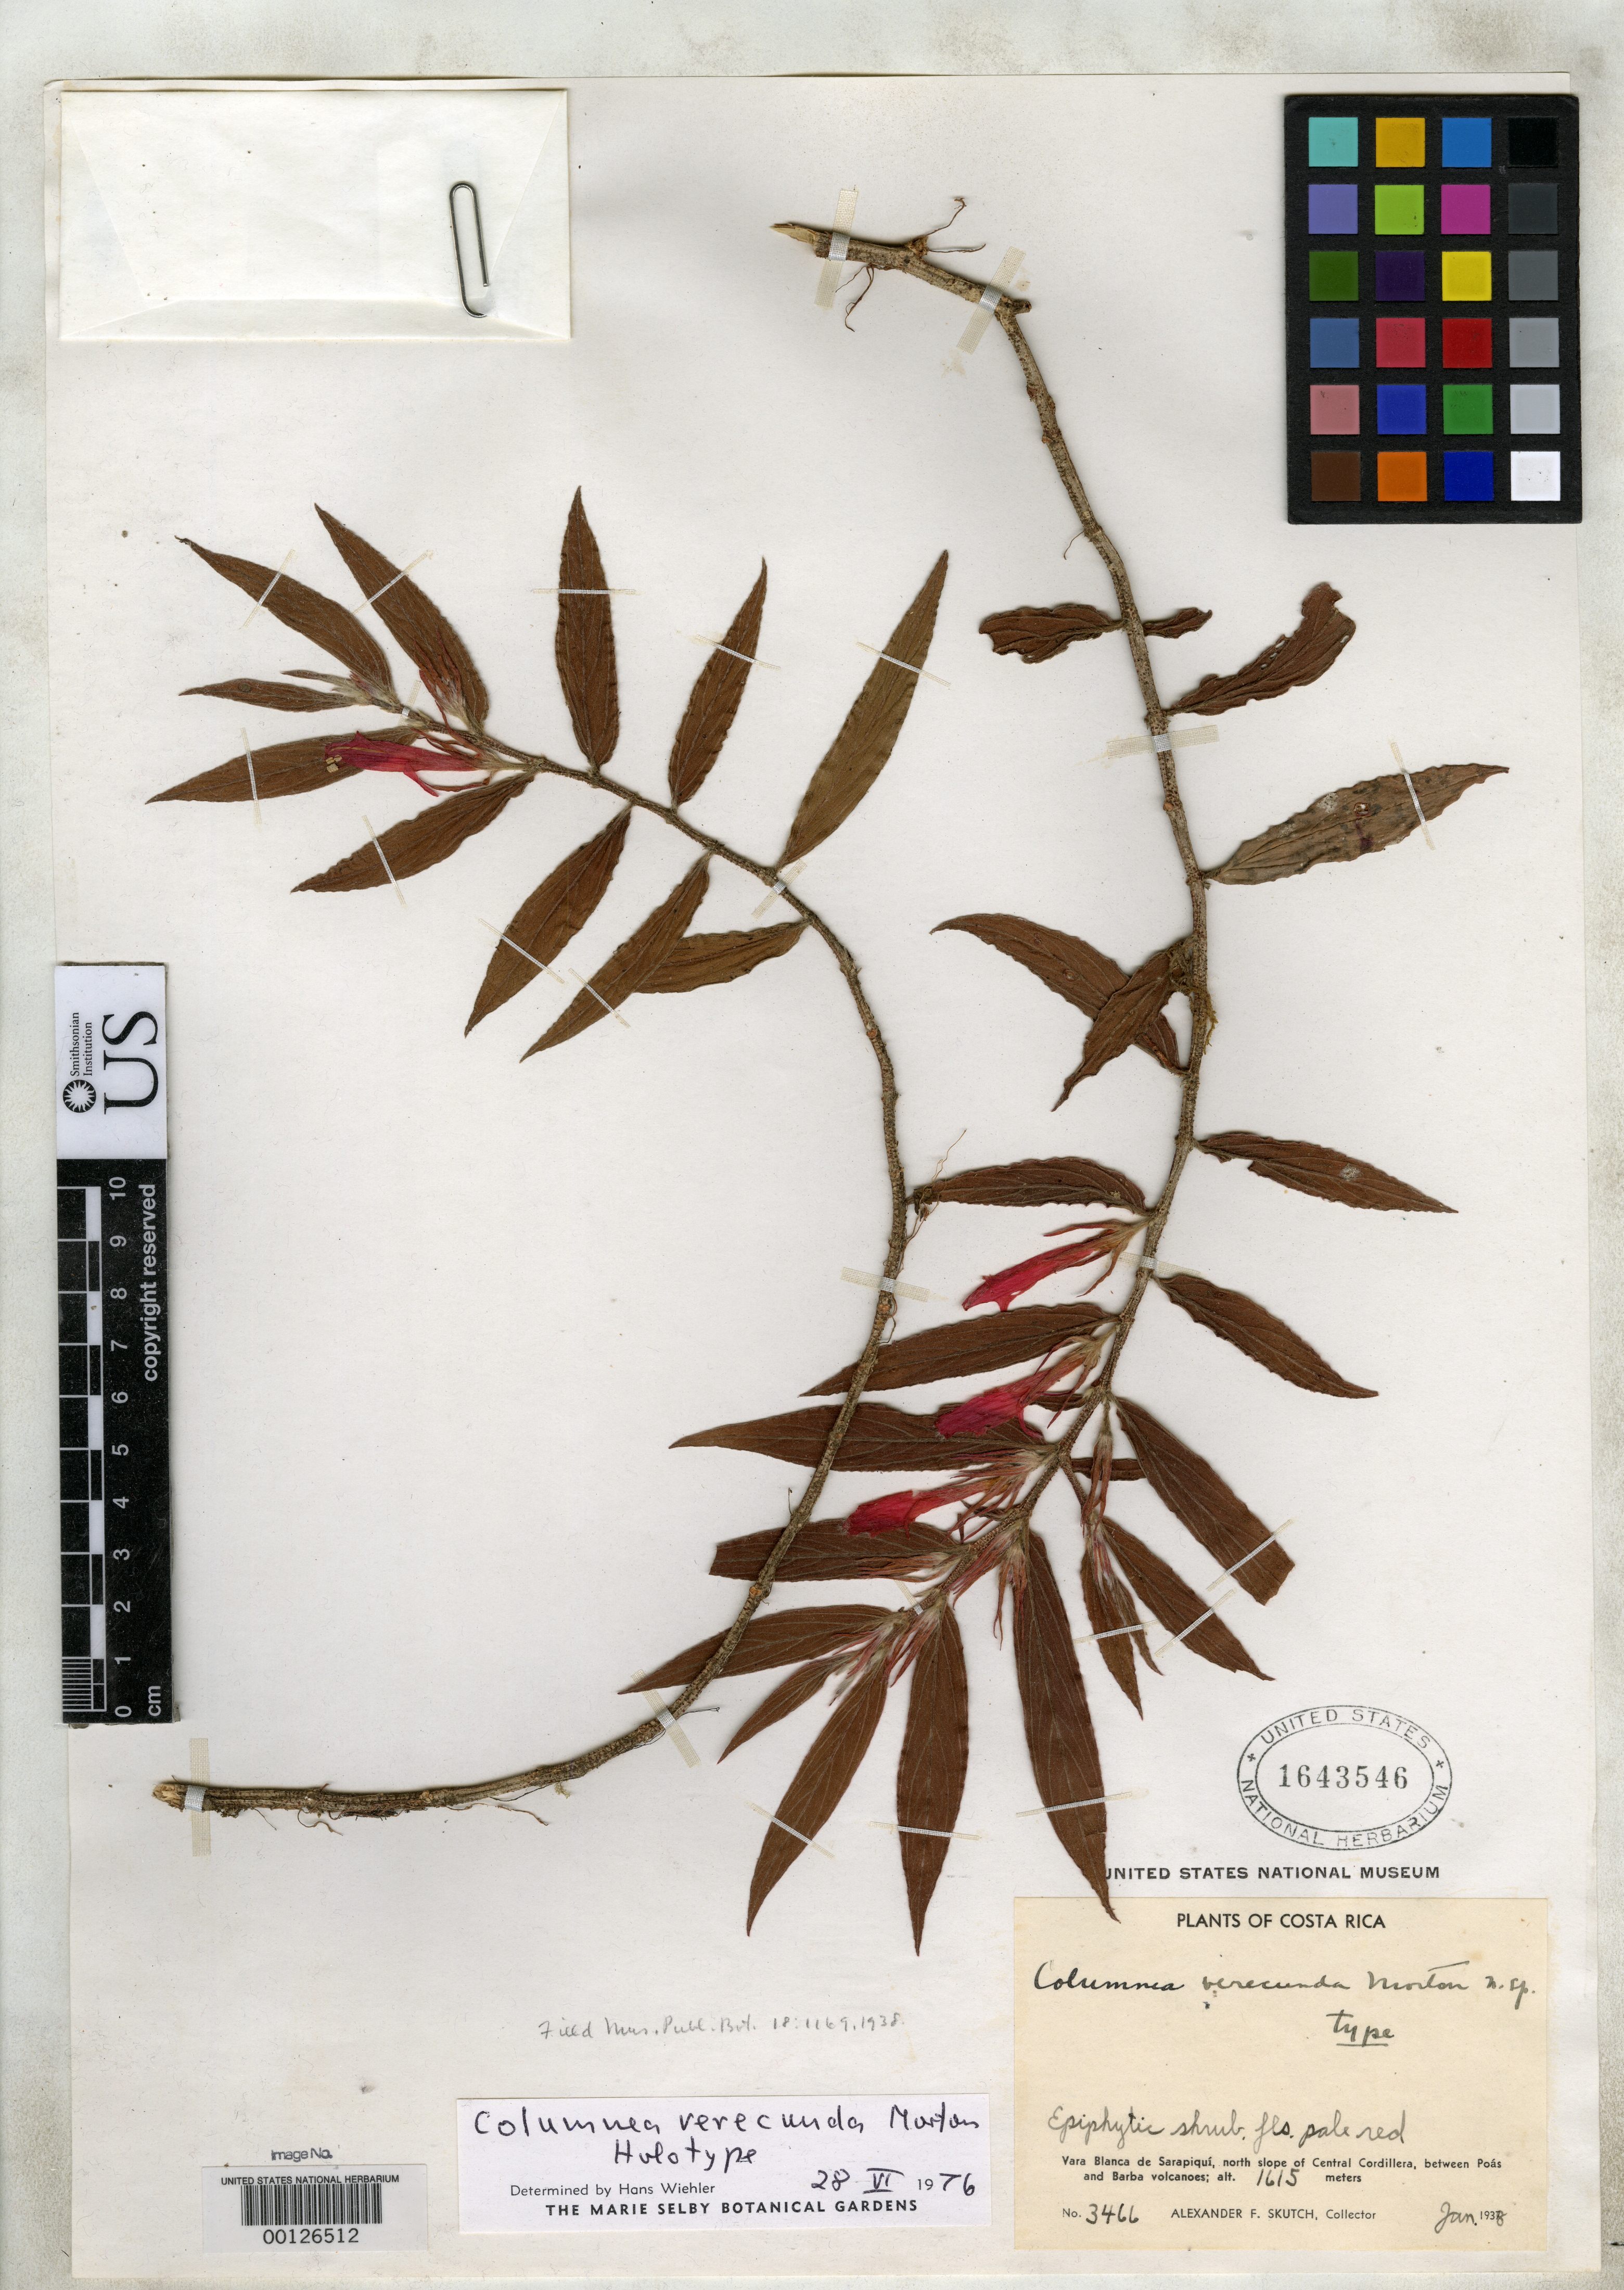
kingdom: Plantae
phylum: Tracheophyta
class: Magnoliopsida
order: Lamiales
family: Gesneriaceae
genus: Columnea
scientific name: Columnea verecunda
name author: C.V. Morton in Standl.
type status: Holotype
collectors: A. F. Skutch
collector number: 3466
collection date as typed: Jan 1938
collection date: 1938-01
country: Costa Rica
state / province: Alajuela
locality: Between Poas and Barba Volcanoes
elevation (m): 1615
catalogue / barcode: US 1643546